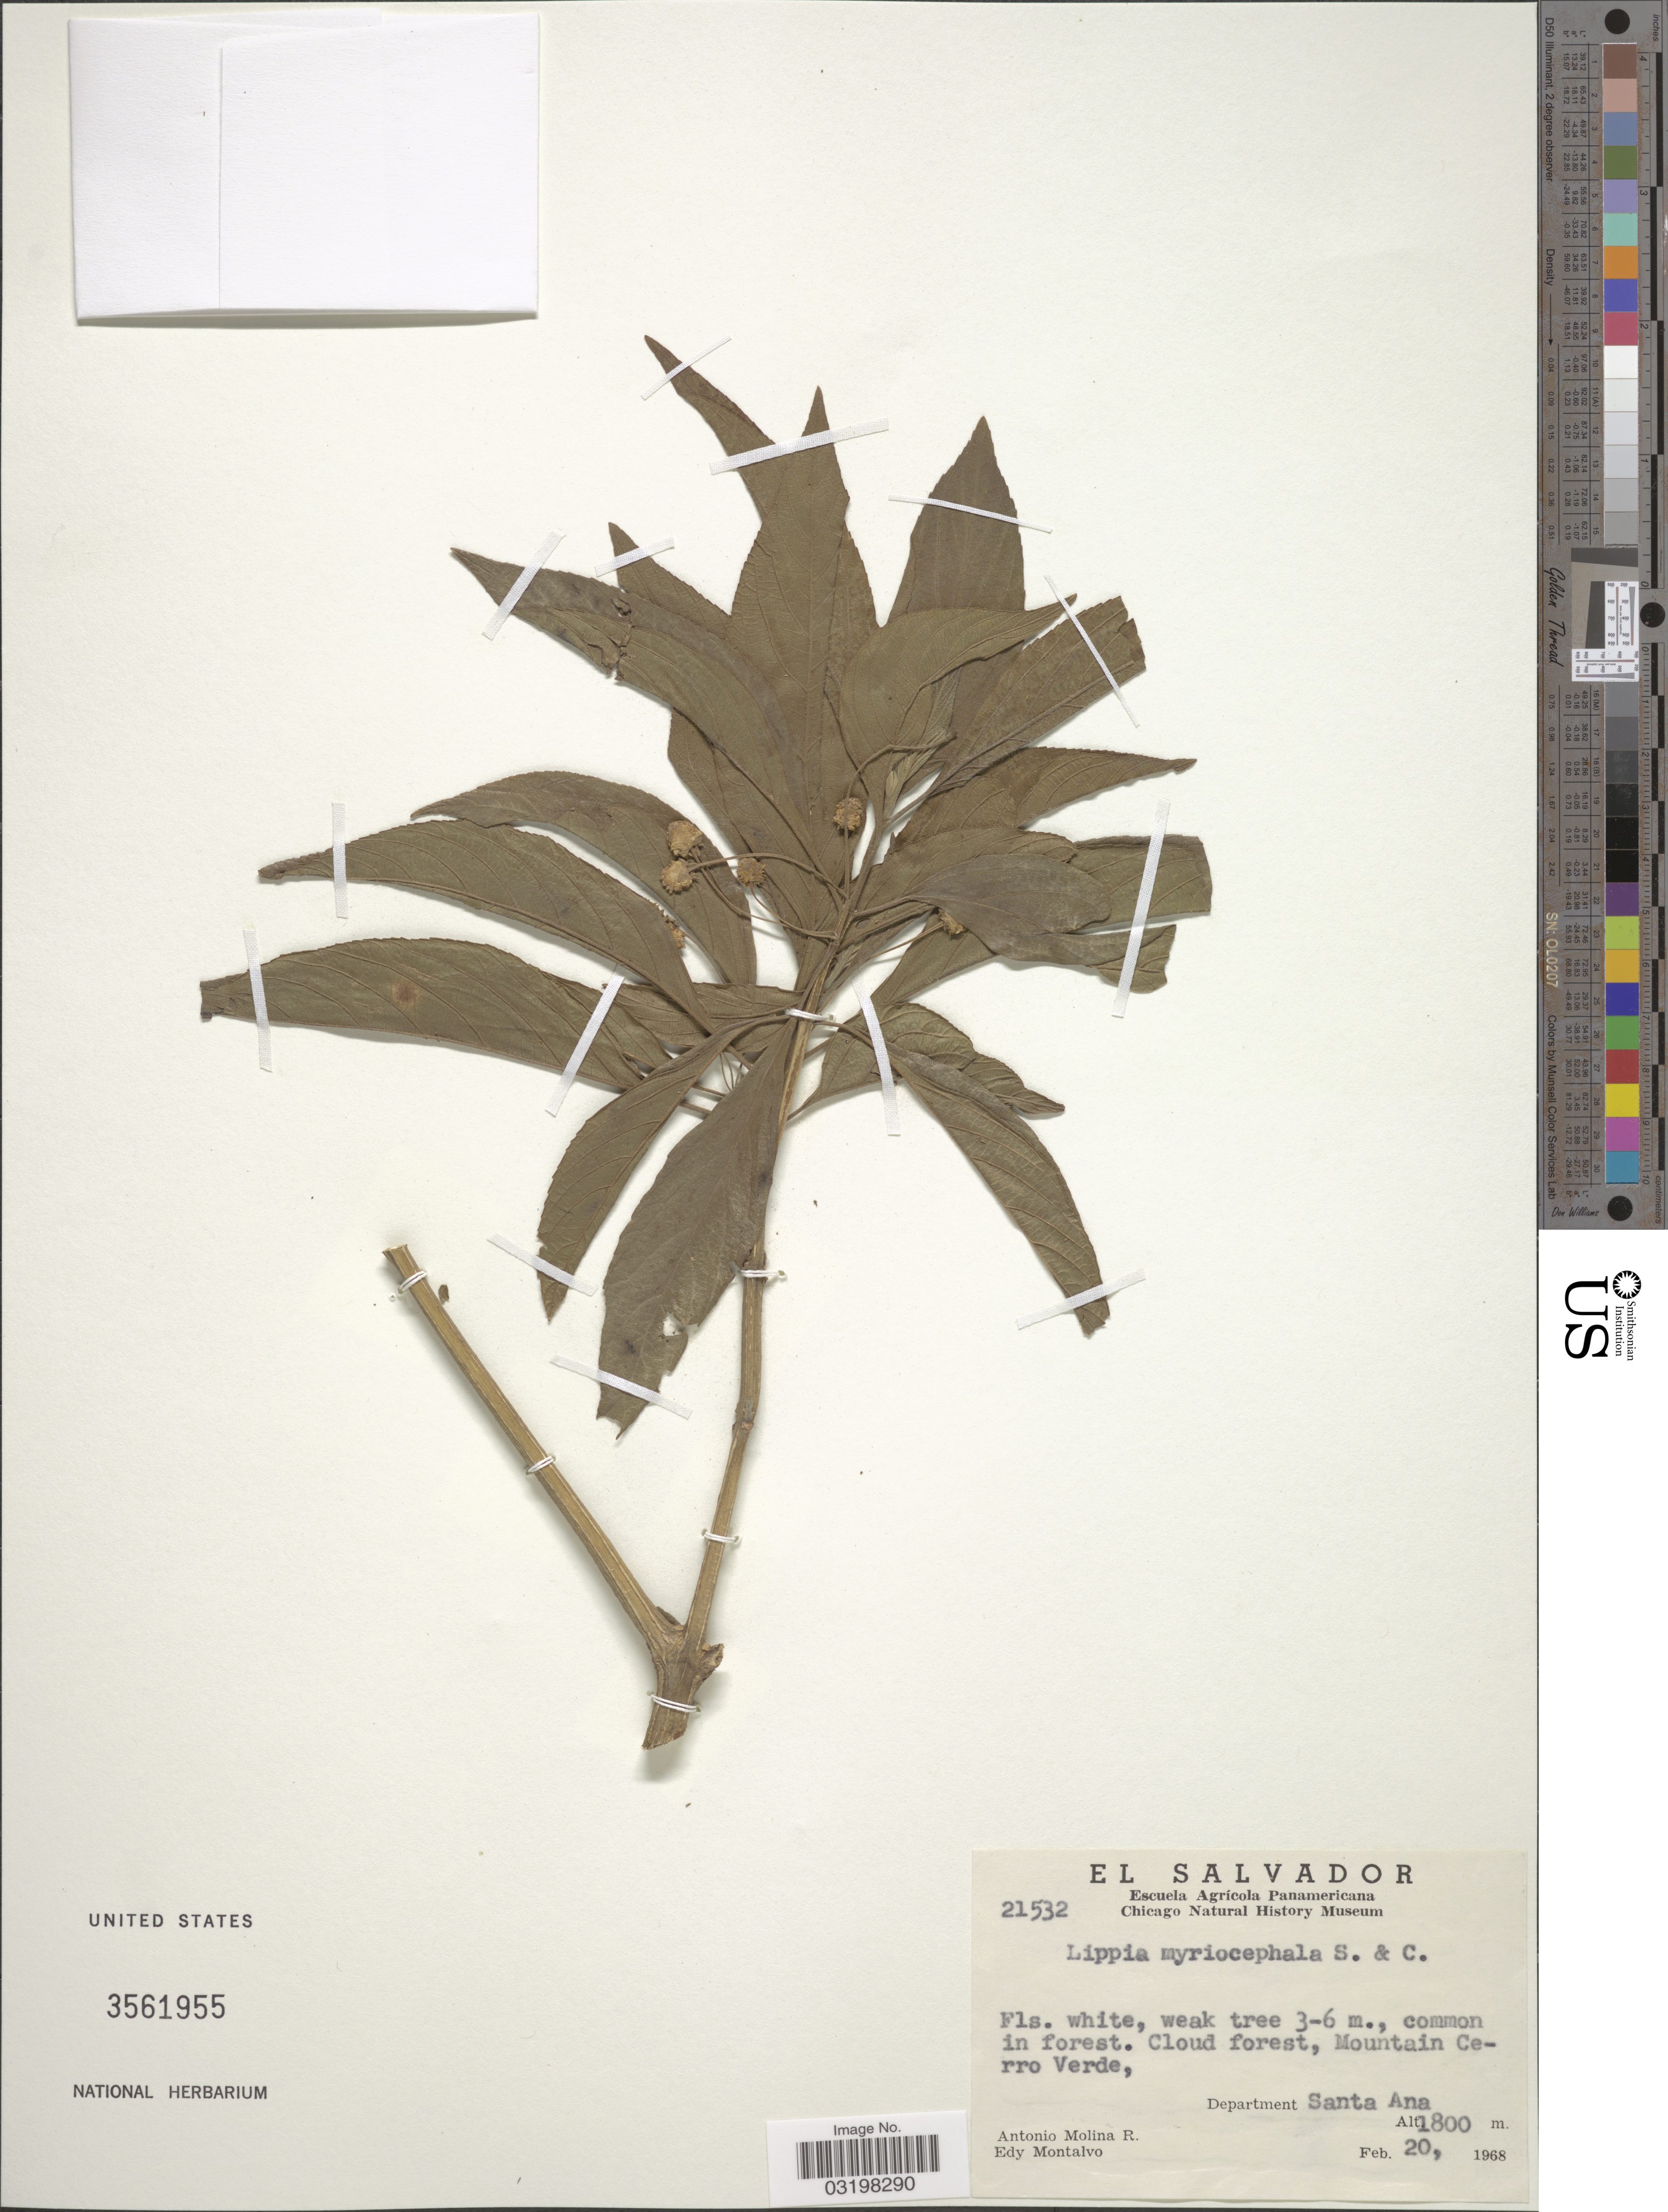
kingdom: Plantae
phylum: Tracheophyta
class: Magnoliopsida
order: Lamiales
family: Verbenaceae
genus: Lippia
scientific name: Lippia myriocephala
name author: Schltdl. & Cham.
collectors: A. Molina R. & E. A. Montalvo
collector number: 21532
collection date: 1968-02-20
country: El Salvador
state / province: Santa Ana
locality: Cloud forest, Mountain Cerro Verde. Department Santa Ana.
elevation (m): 1800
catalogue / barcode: US 3561955